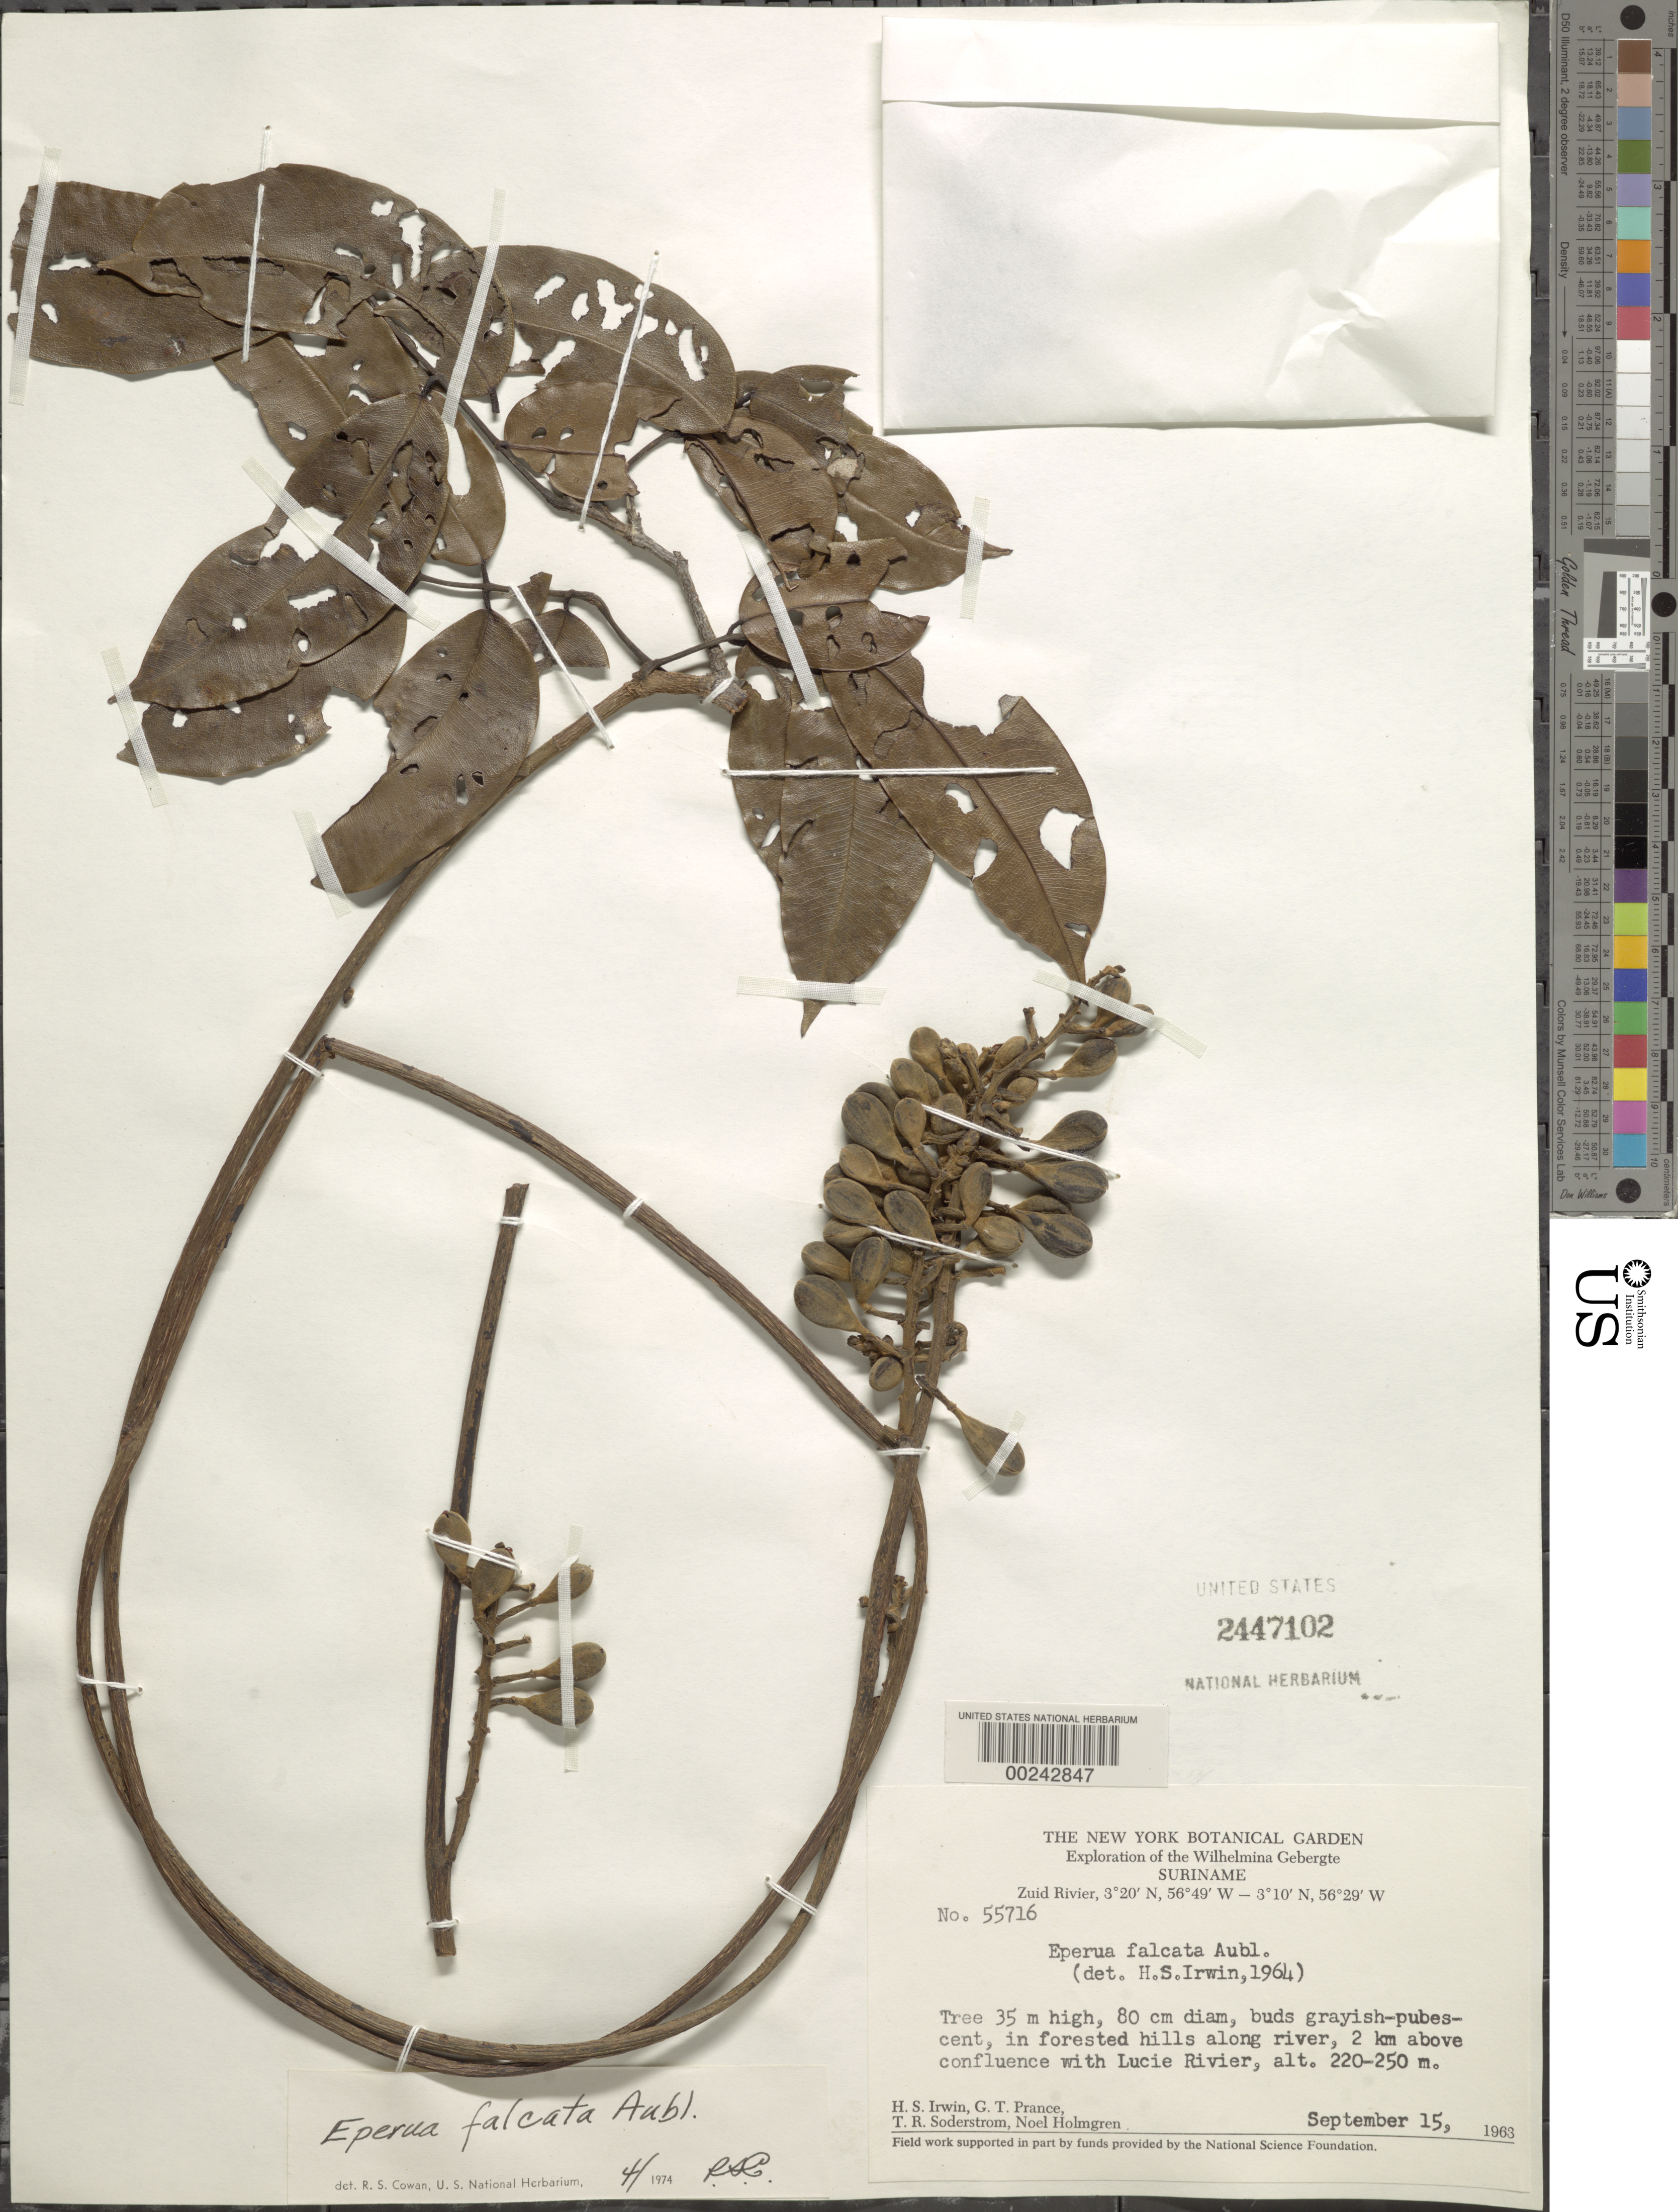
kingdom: Plantae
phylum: Tracheophyta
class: Magnoliopsida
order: Fabales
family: Fabaceae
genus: Eperua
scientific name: Eperua falcata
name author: Aubl.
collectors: H. Irwin, G. T. Prance, T. R. Soderstrom & N. H. Holmgren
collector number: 55716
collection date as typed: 15 Sep 1963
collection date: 1963-09-15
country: Suriname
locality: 2 km above confluence with lucie river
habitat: Forested hills along river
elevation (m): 220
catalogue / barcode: US 2447102